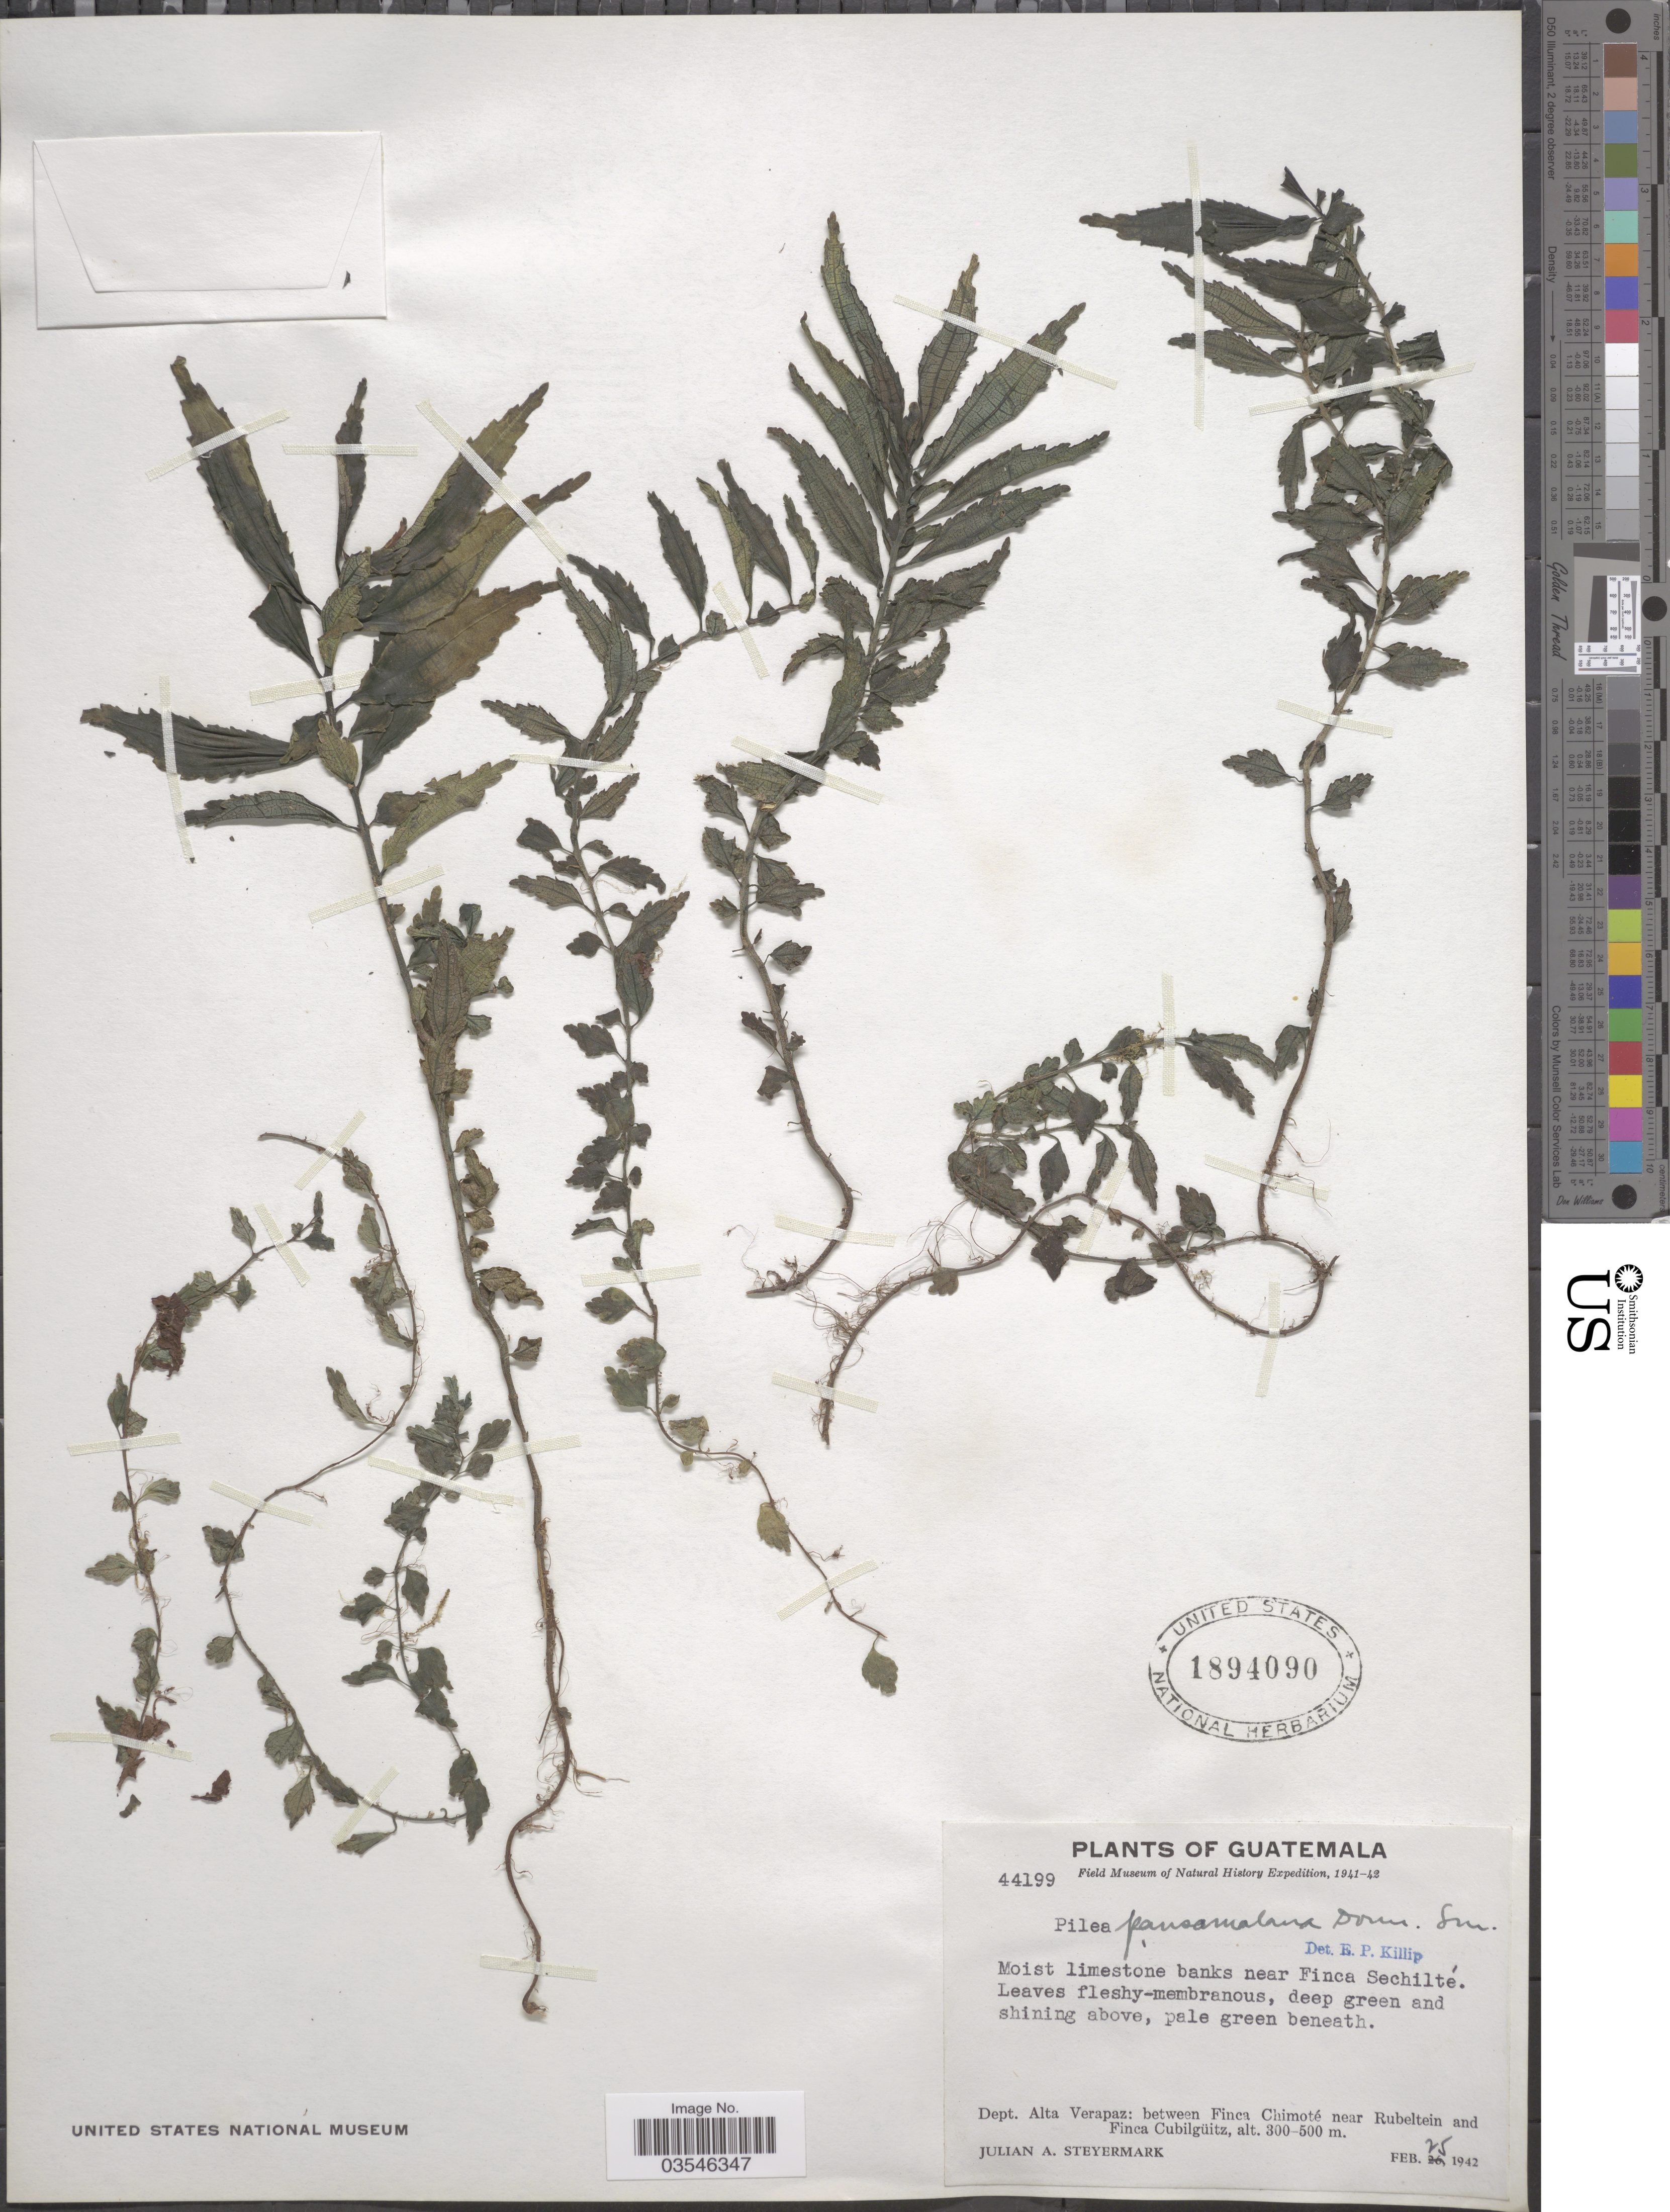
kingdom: Plantae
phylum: Tracheophyta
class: Magnoliopsida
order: Rosales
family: Urticaceae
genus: Pilea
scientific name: Pilea pansamalana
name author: Donn. Sm.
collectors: J. Steyermark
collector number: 44199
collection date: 1942-02-25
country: Guatemala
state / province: Alta Verapaz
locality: Dept. Alta Verapaz: between Finca Chimoté near Rubeltein and Finca Cubilgüitz.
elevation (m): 300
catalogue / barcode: US 1894090